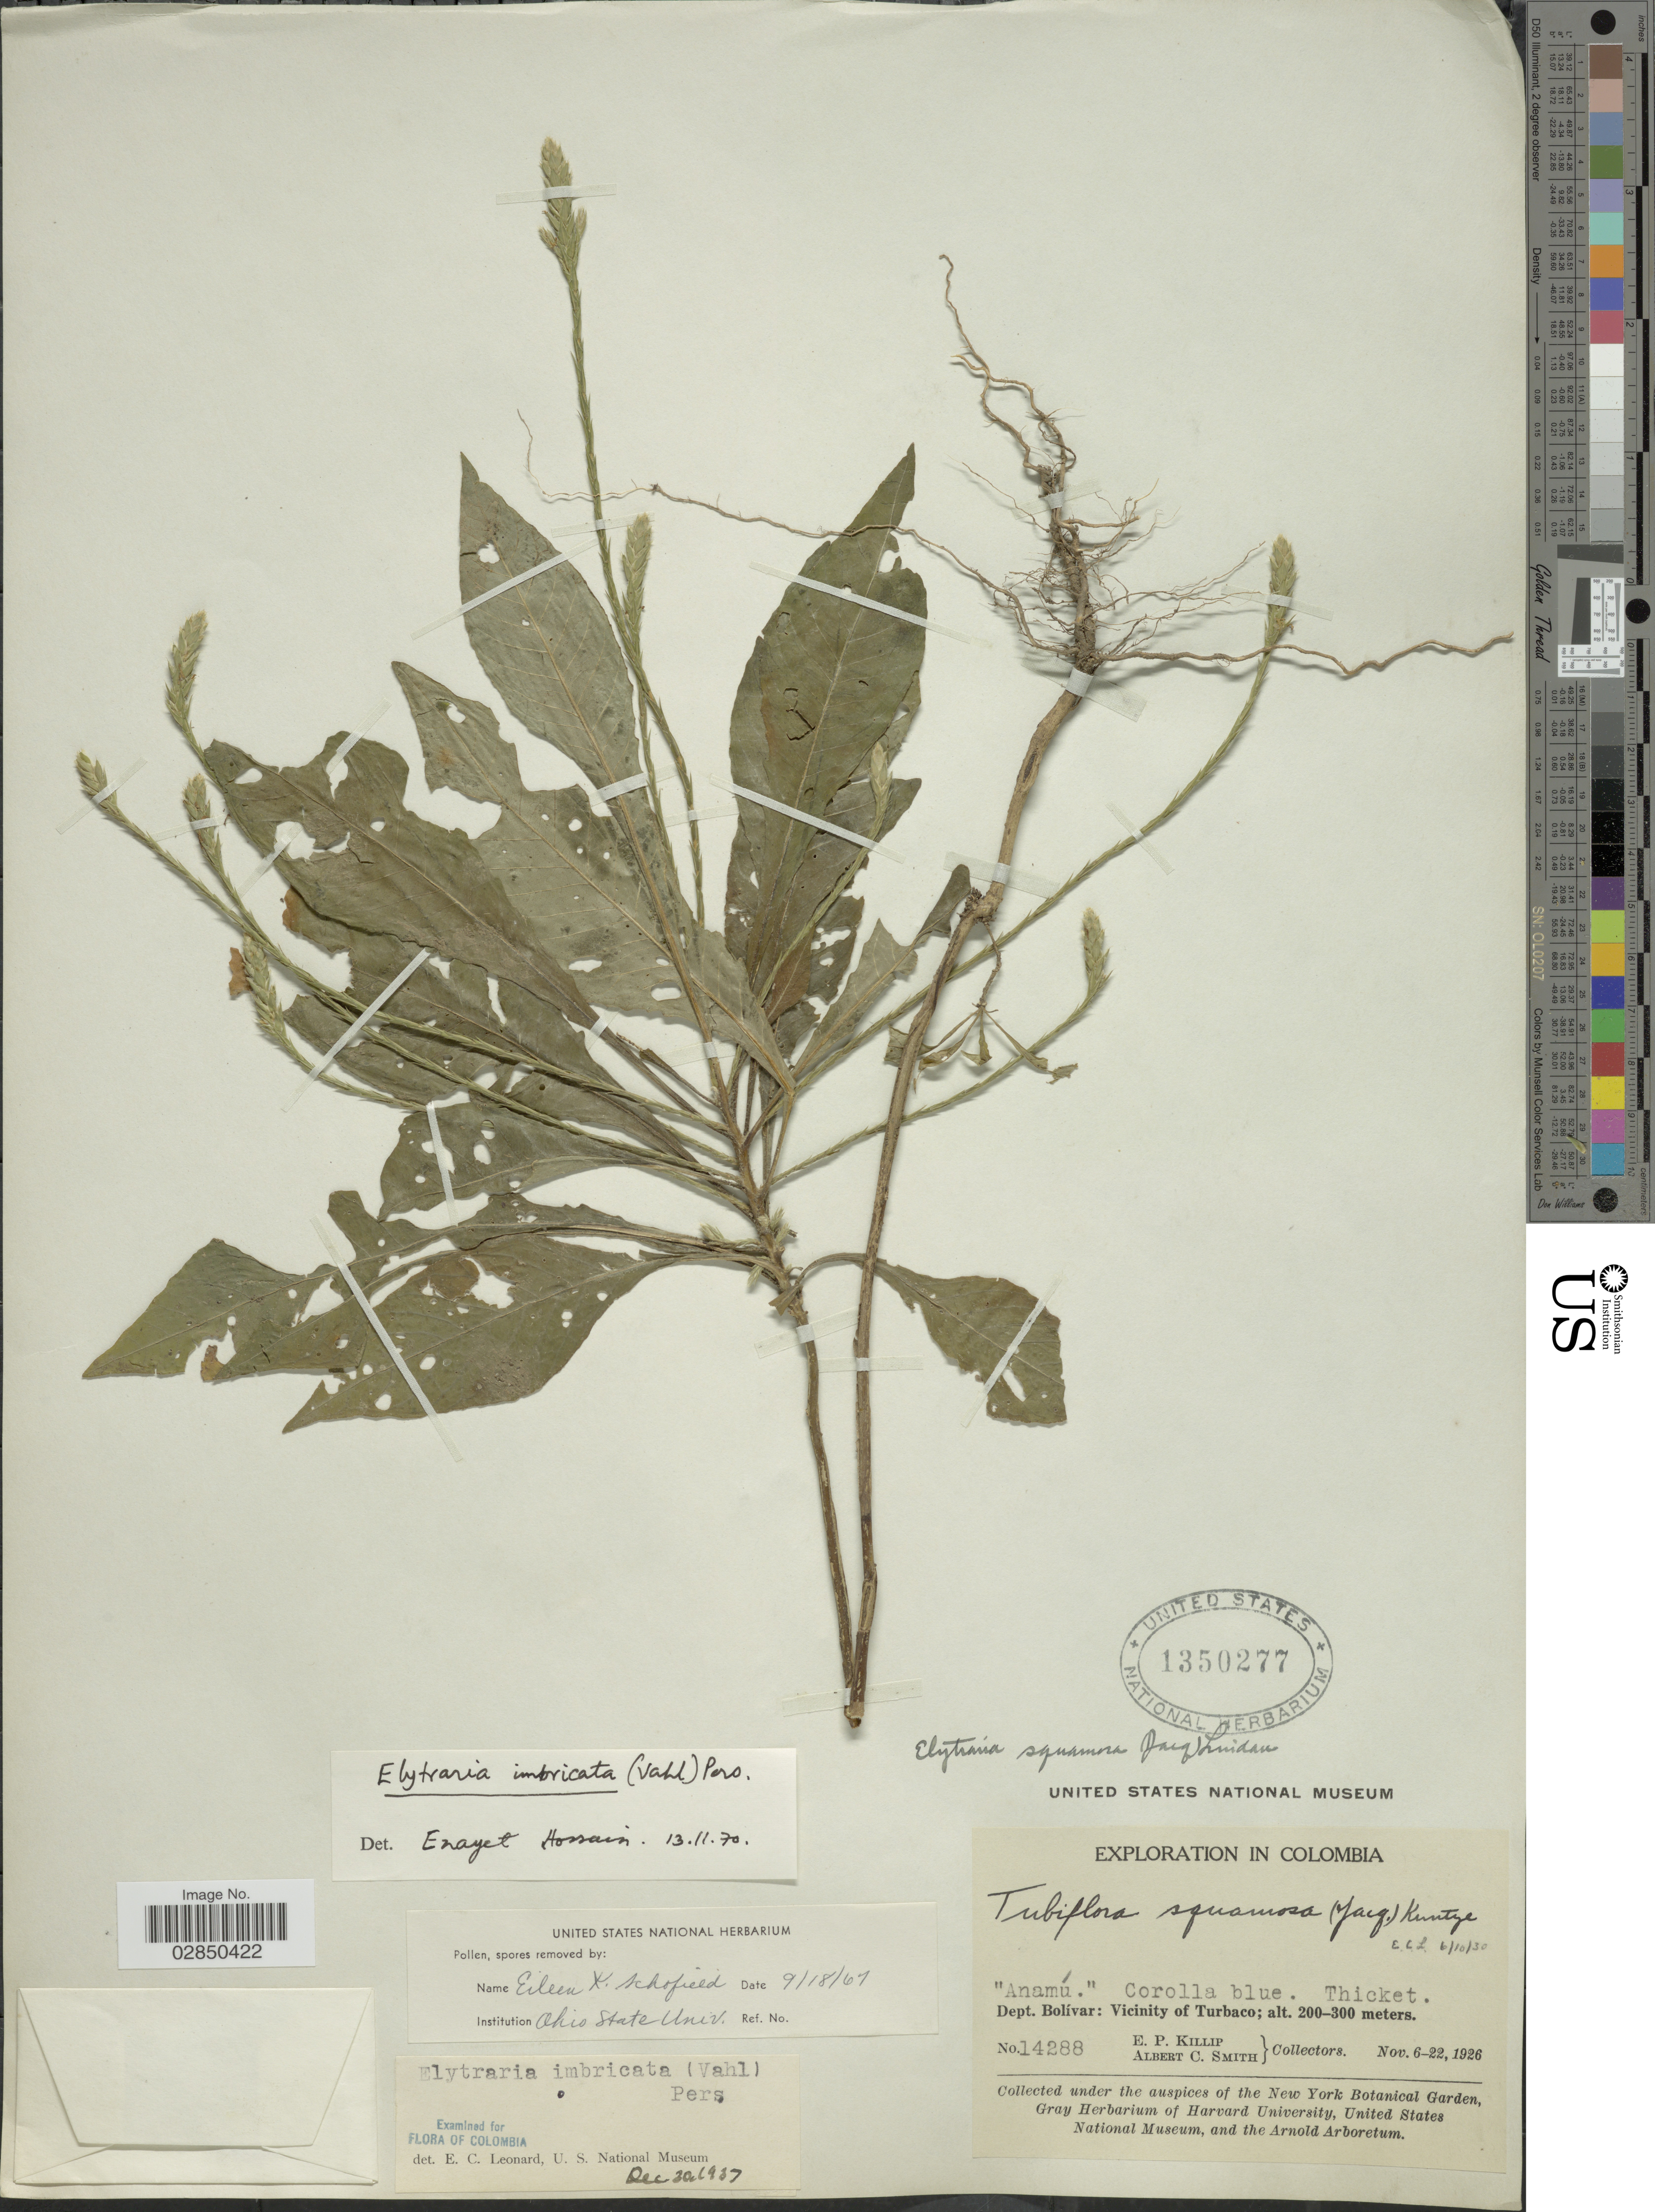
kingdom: Plantae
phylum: Tracheophyta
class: Magnoliopsida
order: Lamiales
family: Acanthaceae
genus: Elytraria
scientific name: Elytraria imbricata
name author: (Vahl) Pers.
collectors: E. P. Killip & A. C. Smith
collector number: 14288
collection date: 1926-11-06/1926-11-22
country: Colombia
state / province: Bolívar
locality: Dept. Bolívar: Vicinity of Turbaco.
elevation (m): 200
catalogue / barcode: US 1350277